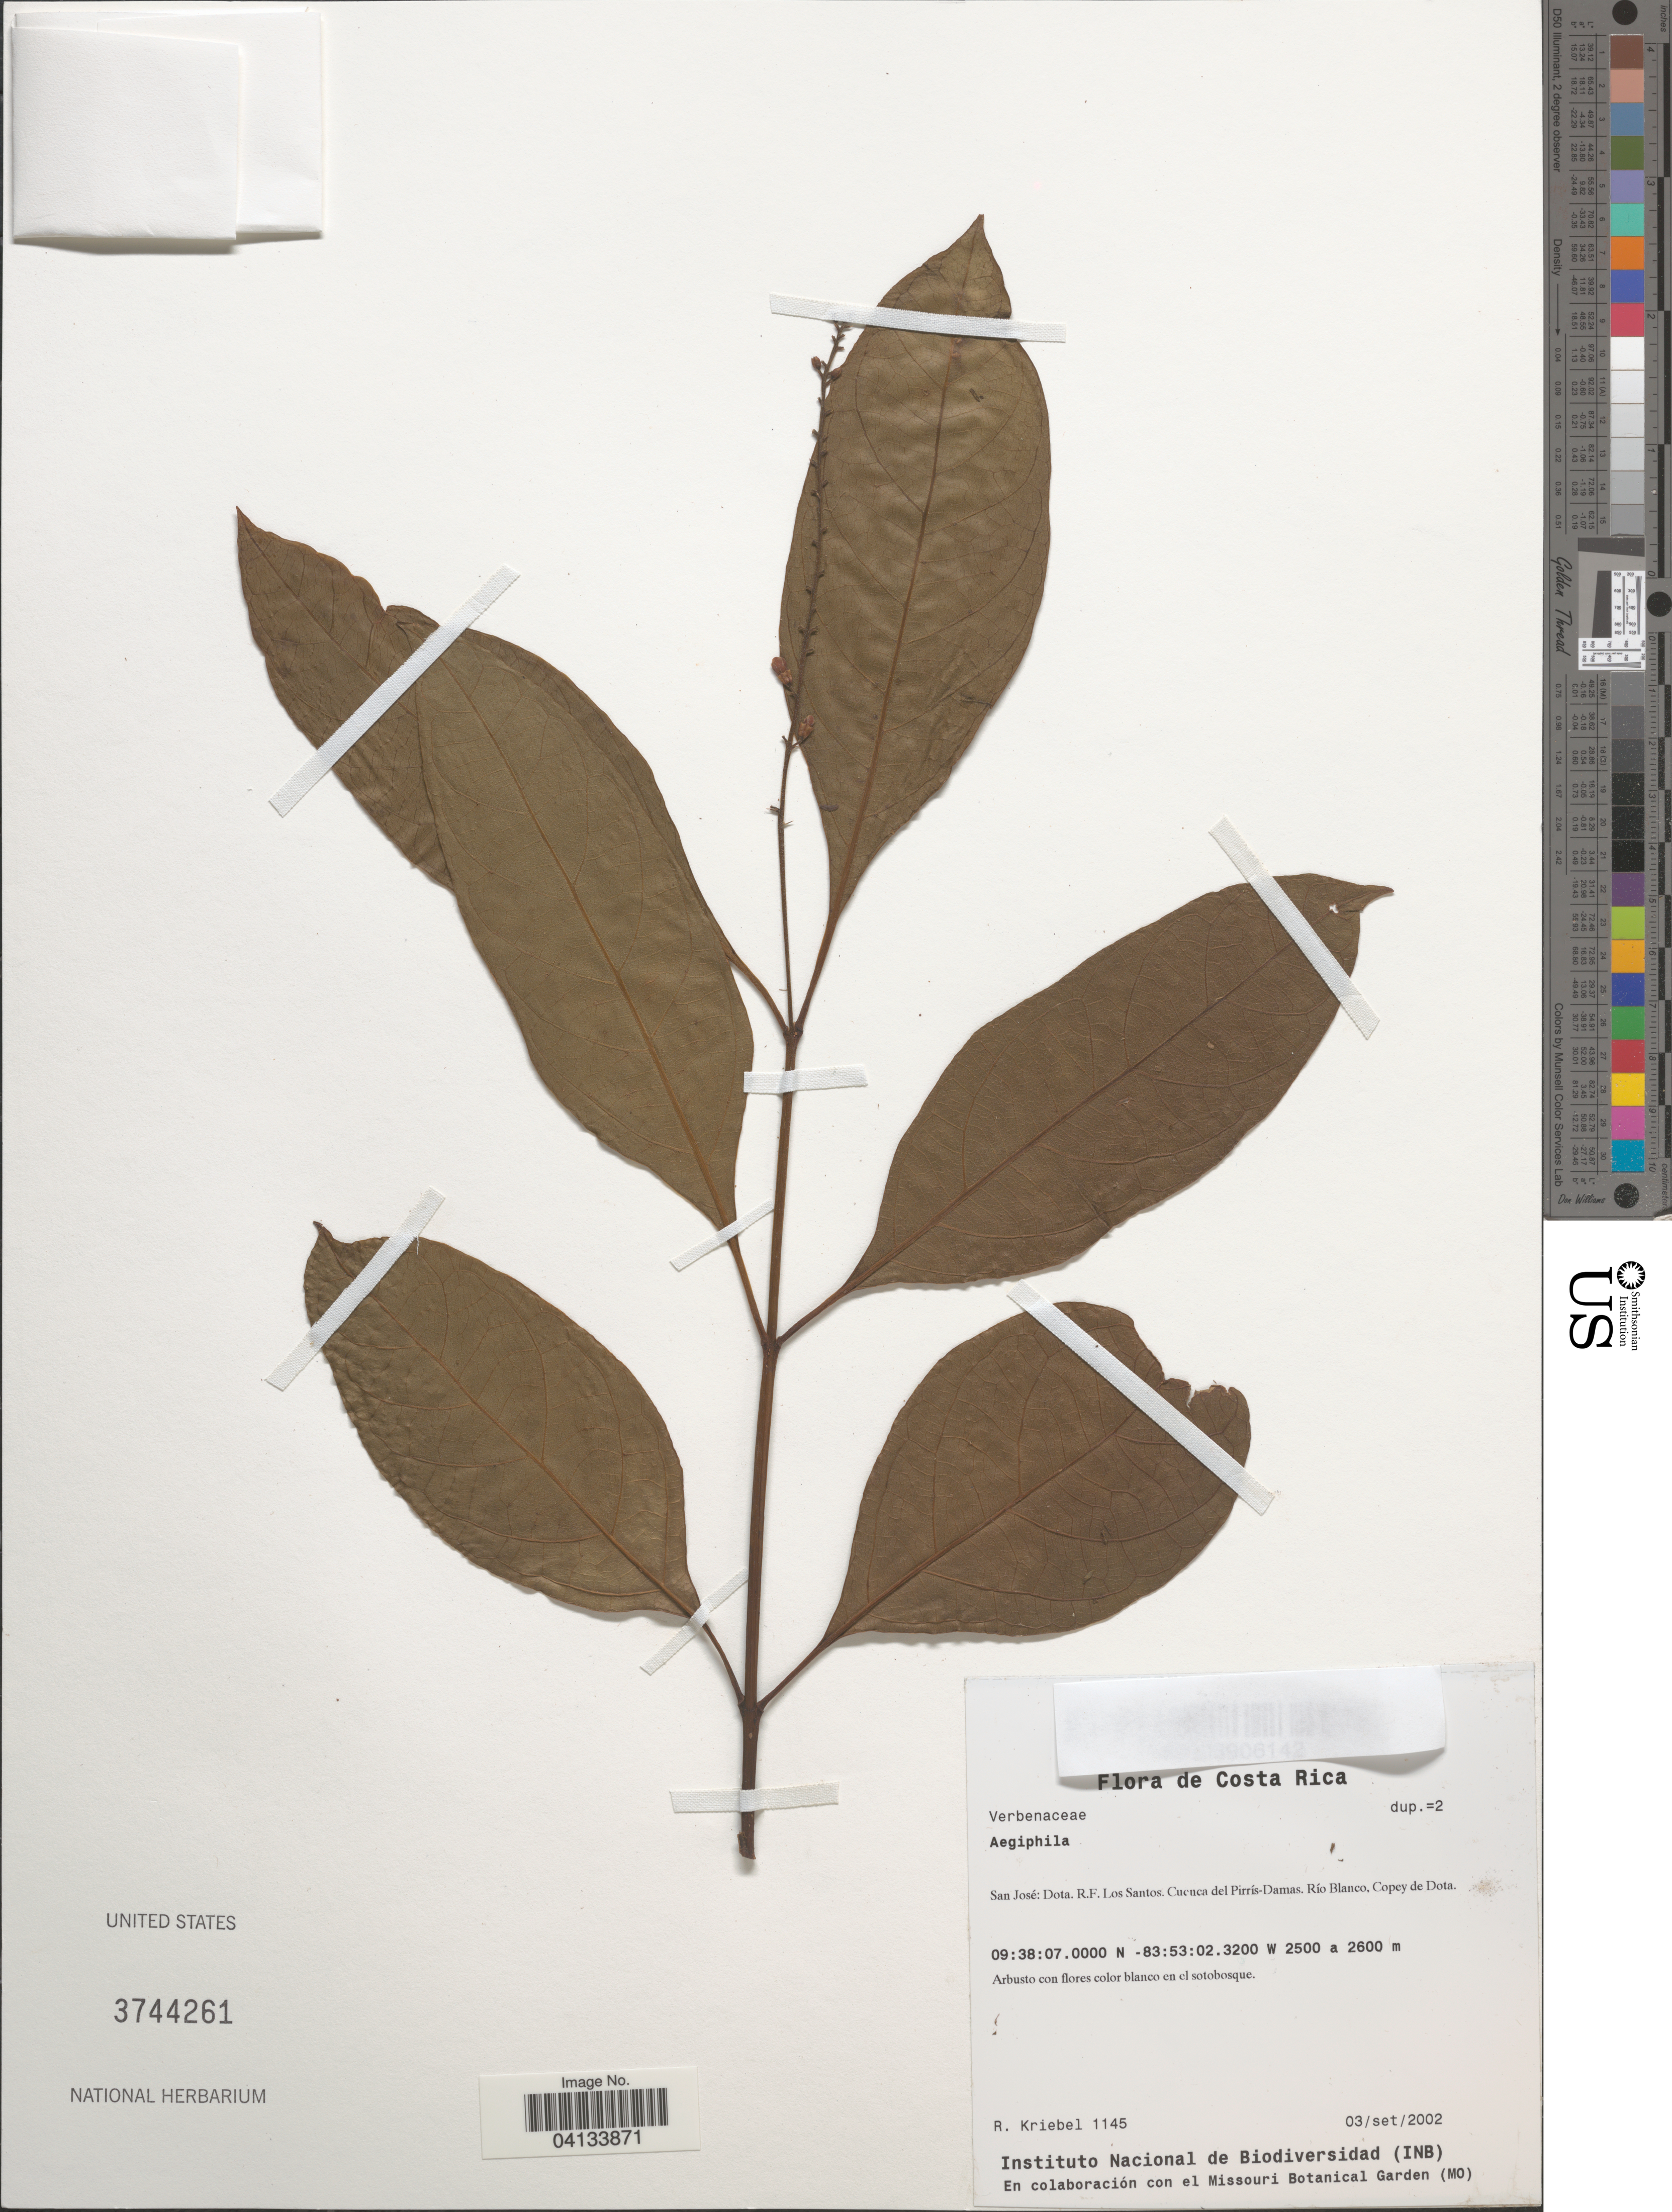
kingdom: Plantae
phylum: Tracheophyta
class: Magnoliopsida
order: Lamiales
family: Lamiaceae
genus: Aegiphila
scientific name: Aegiphila sp.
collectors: R. Kriebel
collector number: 1145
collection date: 2002-09-03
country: Costa Rica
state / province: San José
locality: Dota. R.F. Los Santos. Cuenca del Pirrís-Damas. Río Blanco, Copey de Dota.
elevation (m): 2500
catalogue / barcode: US 3744261